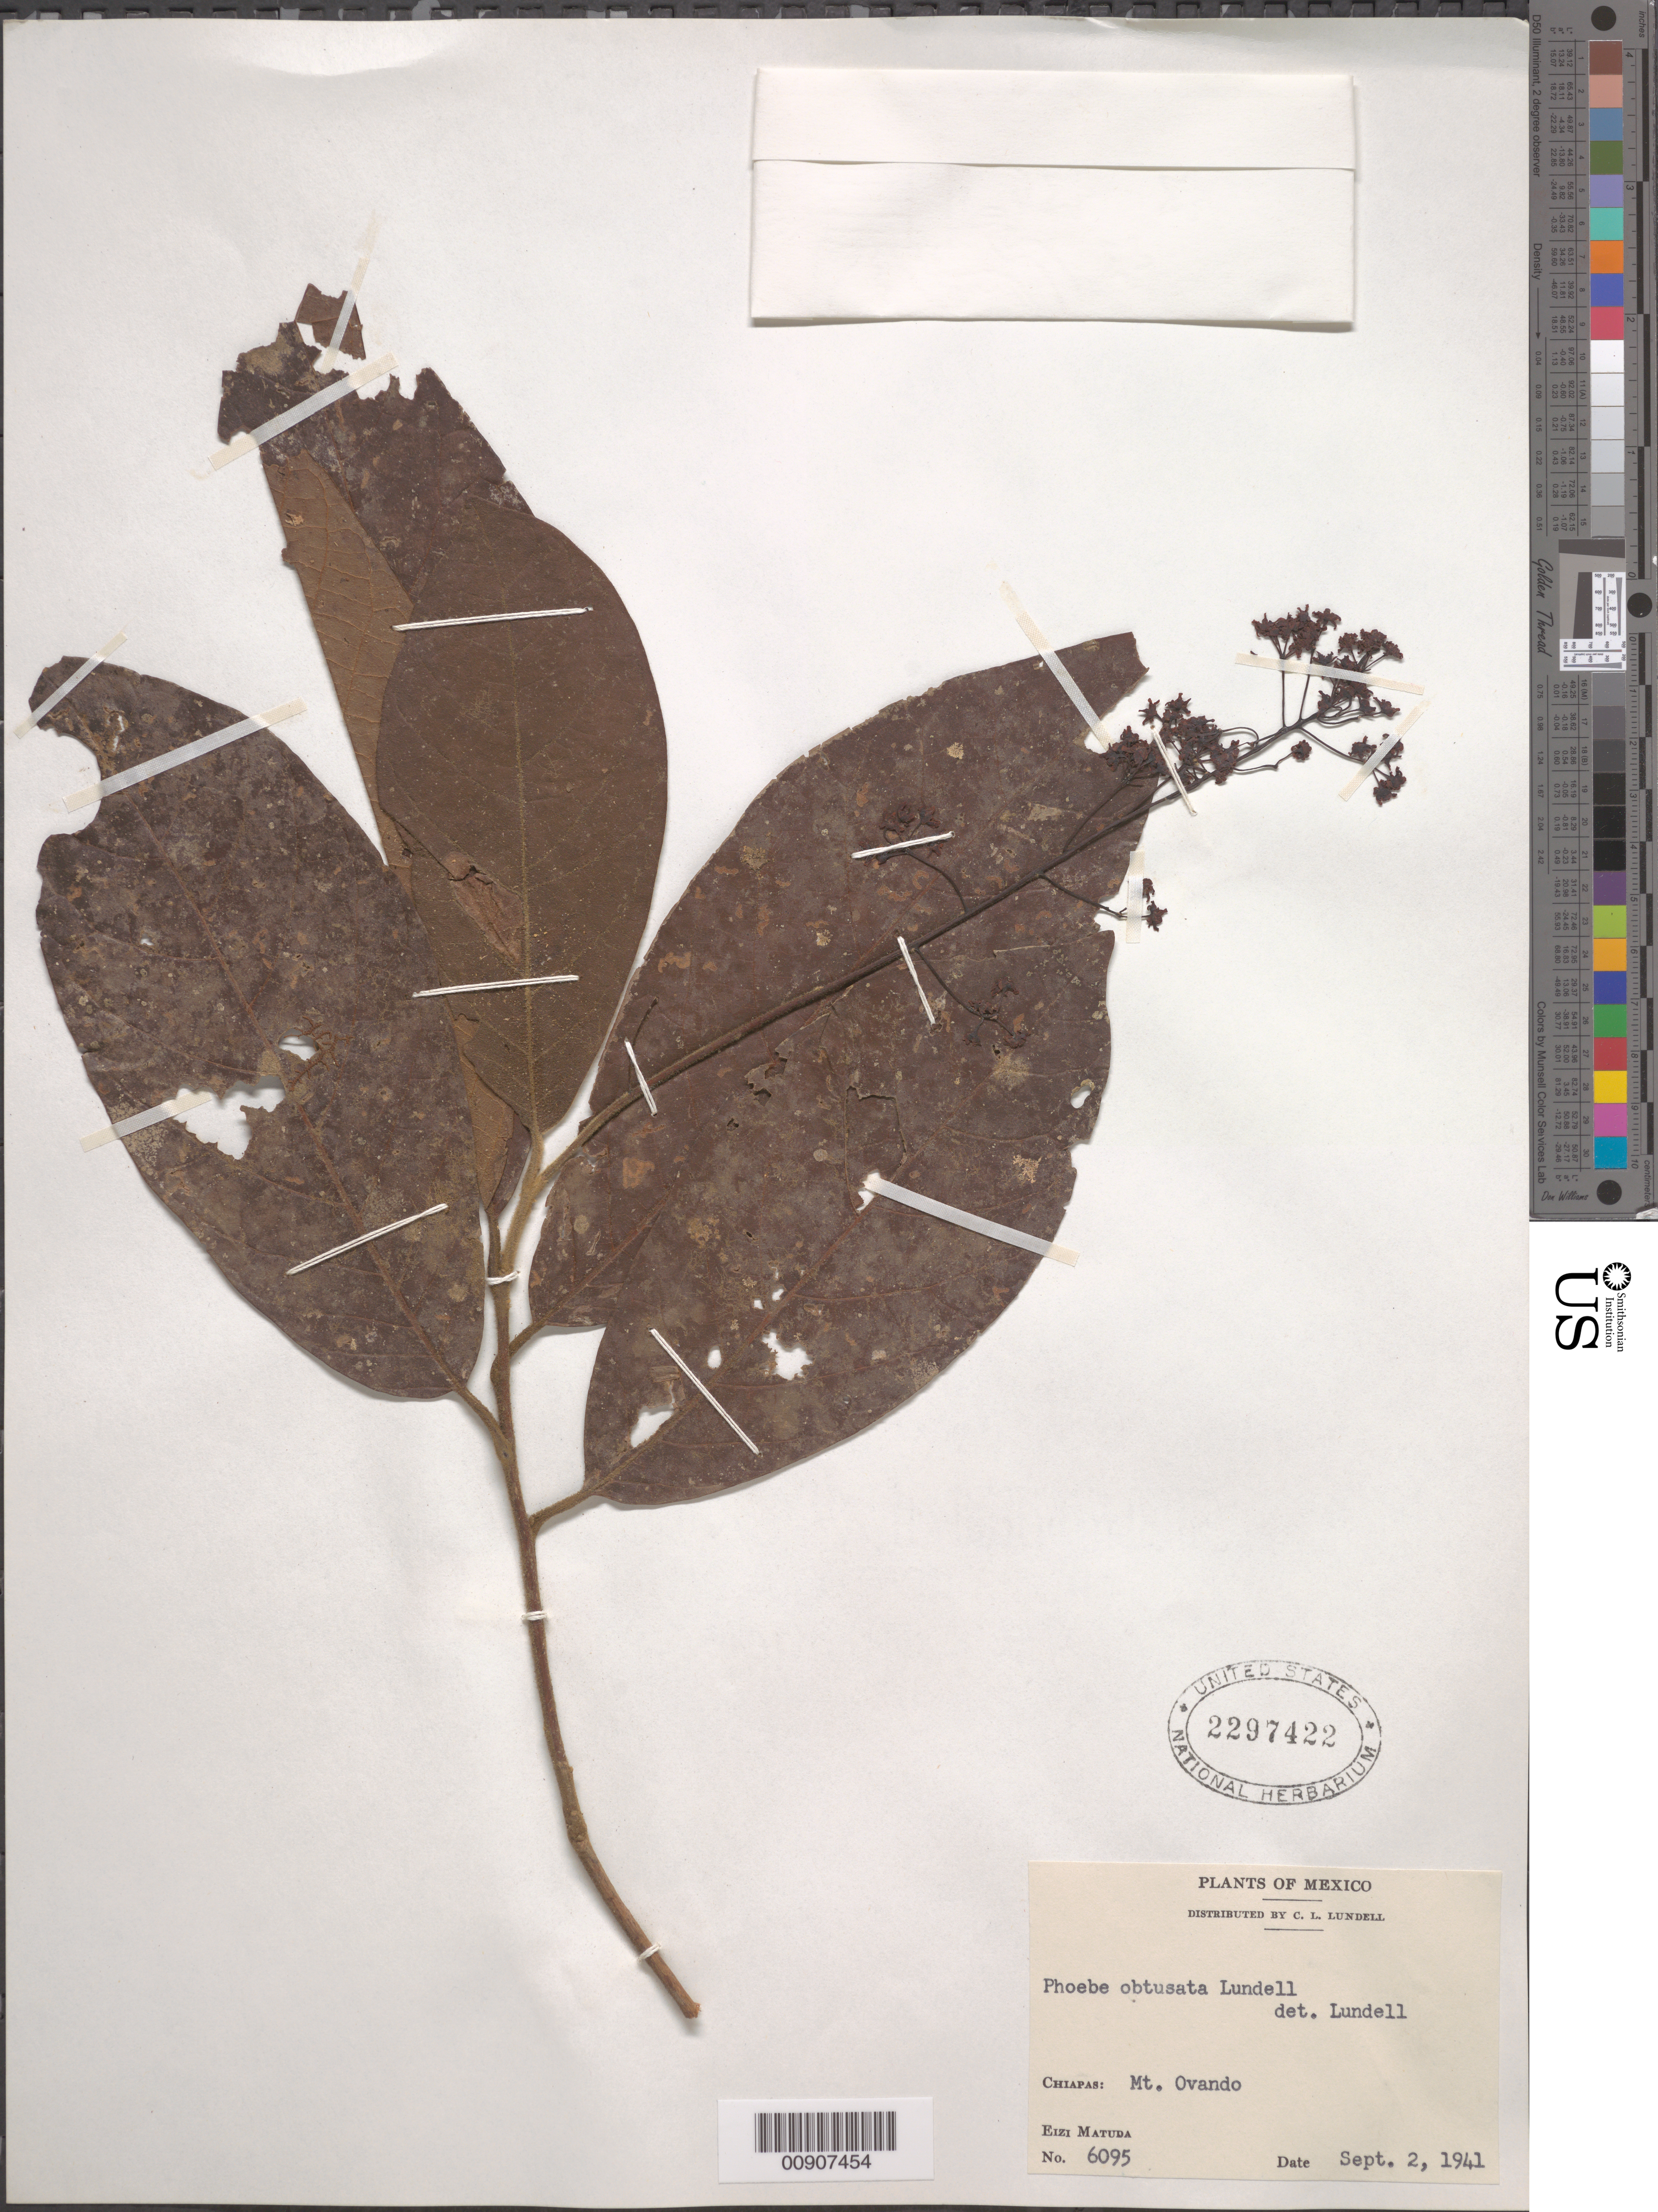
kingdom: Plantae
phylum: Tracheophyta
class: Magnoliopsida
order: Laurales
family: Lauraceae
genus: Phoebe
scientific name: Phoebe obtusata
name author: Lundell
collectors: E. Matuda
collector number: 6095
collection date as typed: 02 Sep 1941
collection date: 1941-09-02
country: Mexico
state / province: Chiapas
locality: Chiapas: Mt. Ovando.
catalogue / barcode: US 2297422